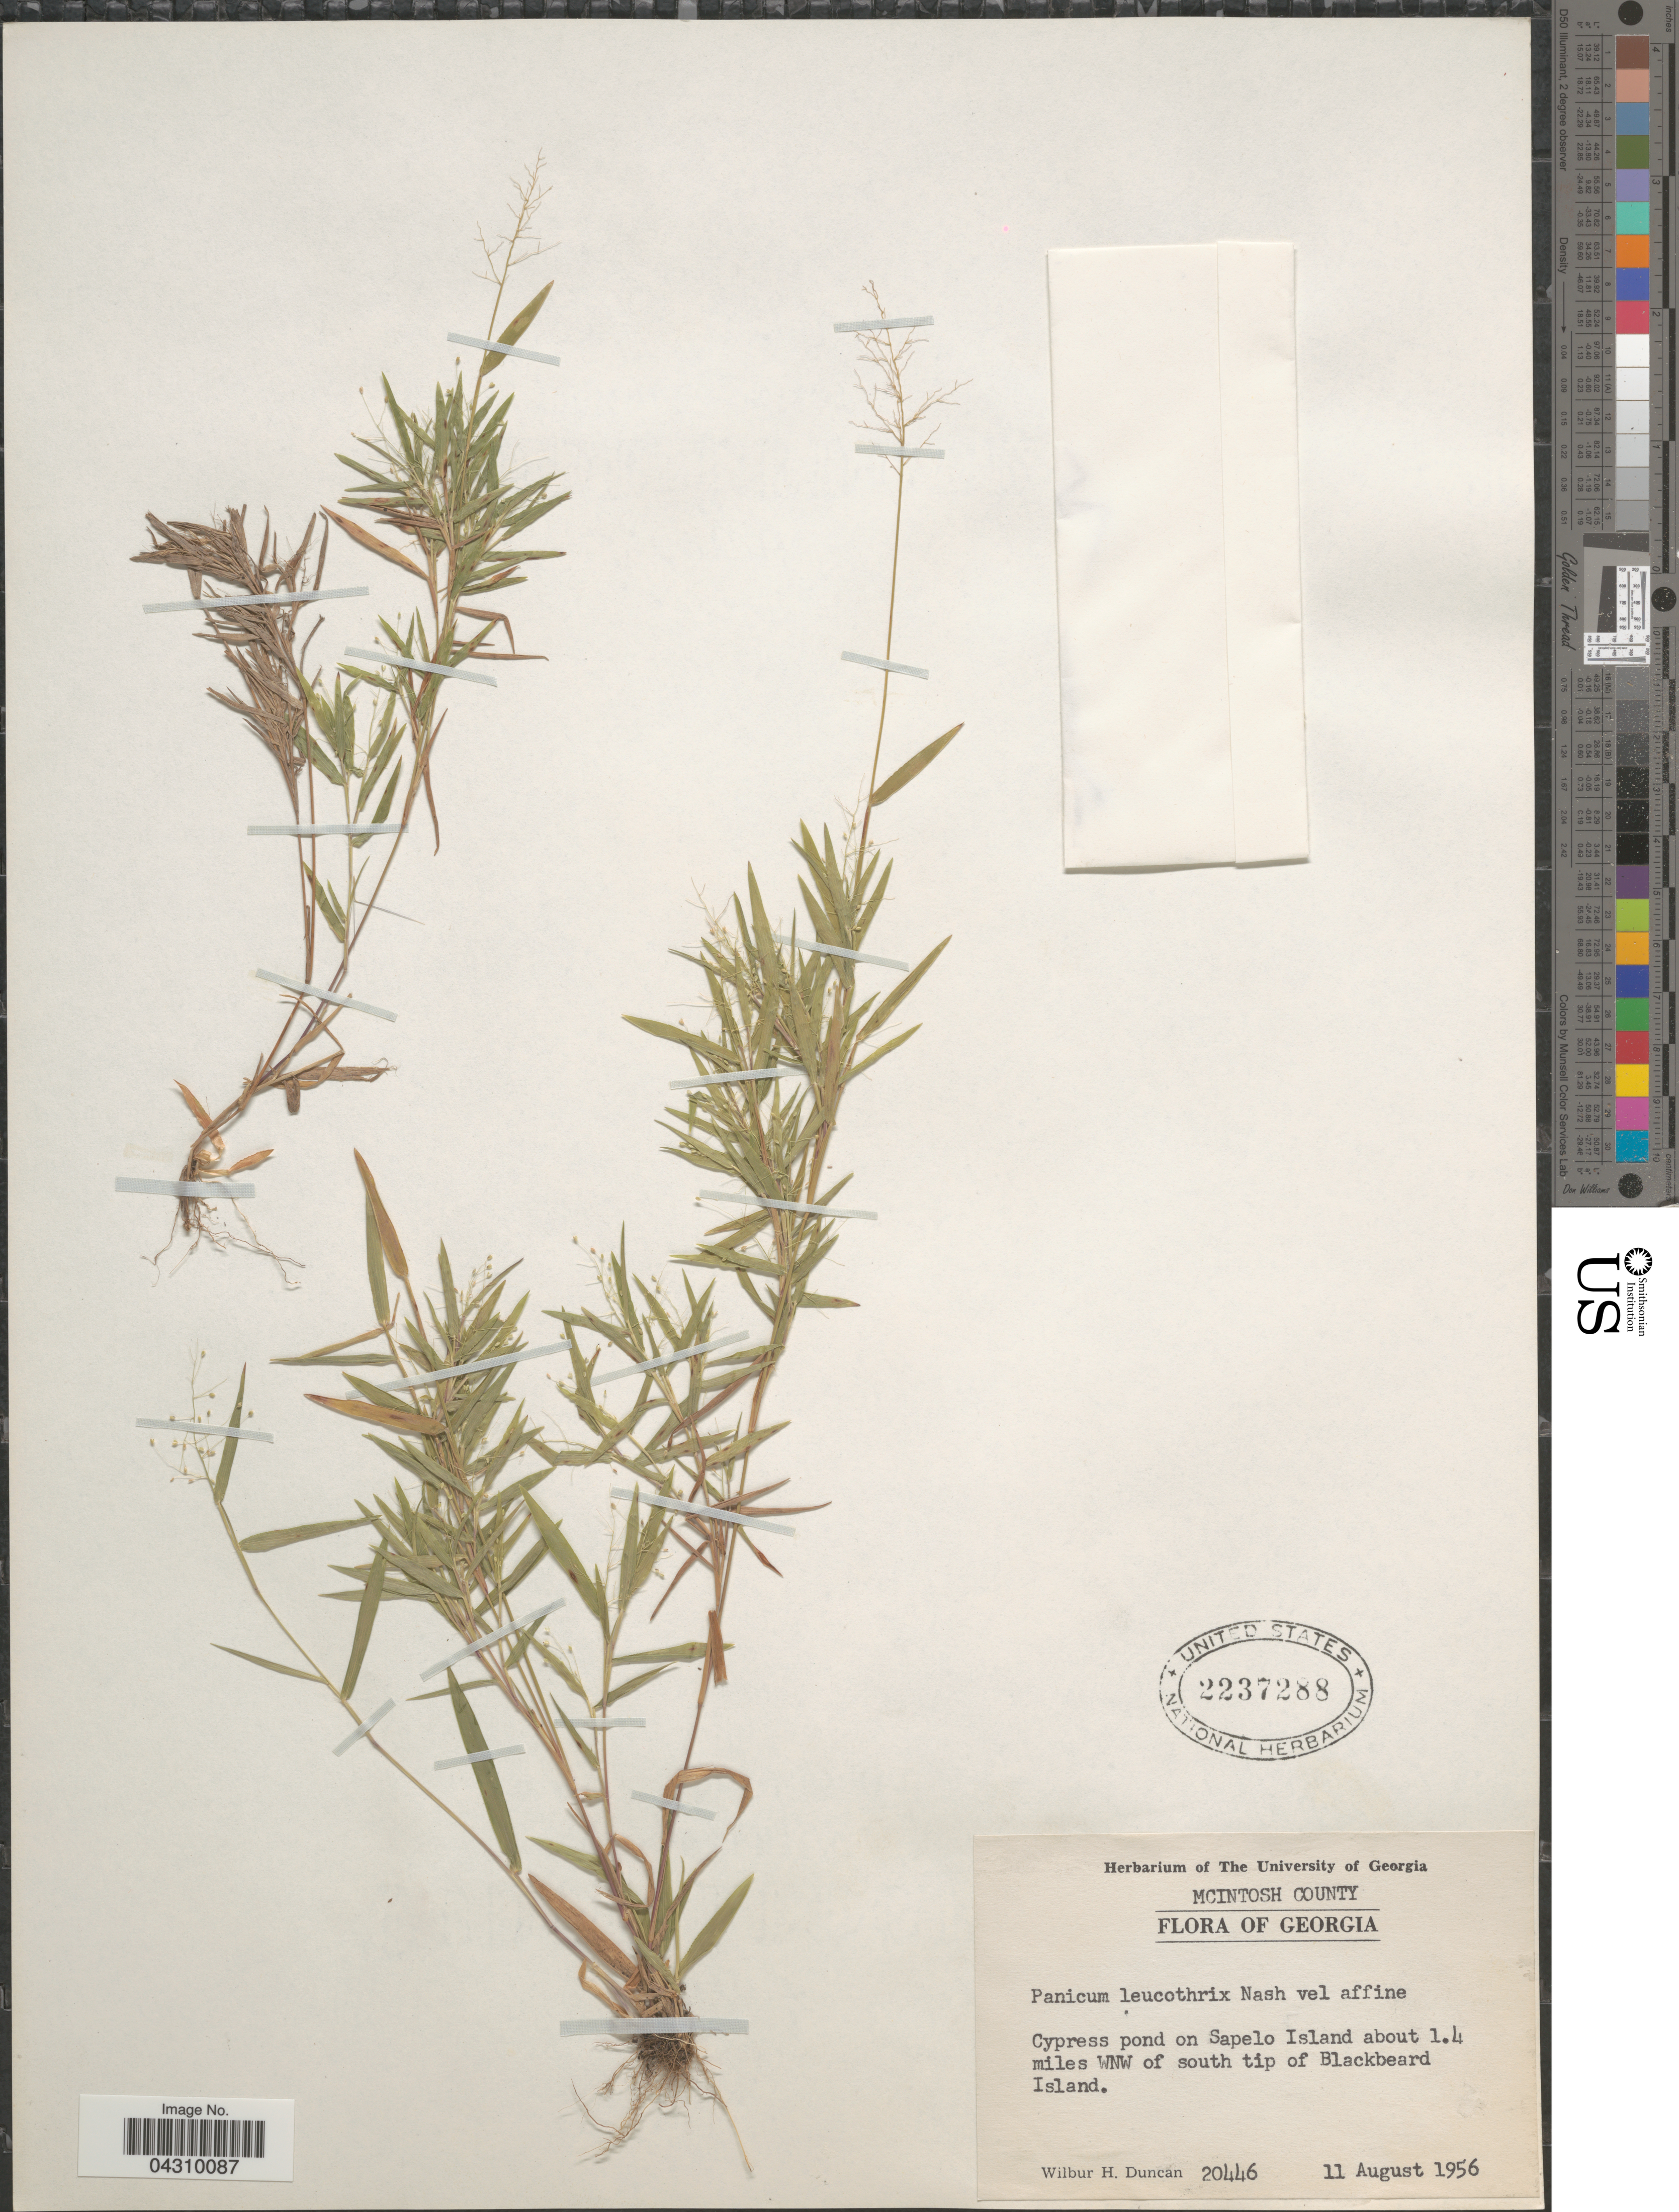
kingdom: Plantae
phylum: Tracheophyta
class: Liliopsida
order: Poales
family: Poaceae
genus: Dichanthelium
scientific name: Dichanthelium acuminatum var. acuminatum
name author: (Sw.) Gould & C.A. Clark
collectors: W. H. Duncan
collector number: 20446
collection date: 1956-08-11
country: United States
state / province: Georgia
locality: McIntosh County. Cypress pond on Sapelo Island about 1.4 miles WNW of south tip of Blackbeard Island.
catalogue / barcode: US 2237288